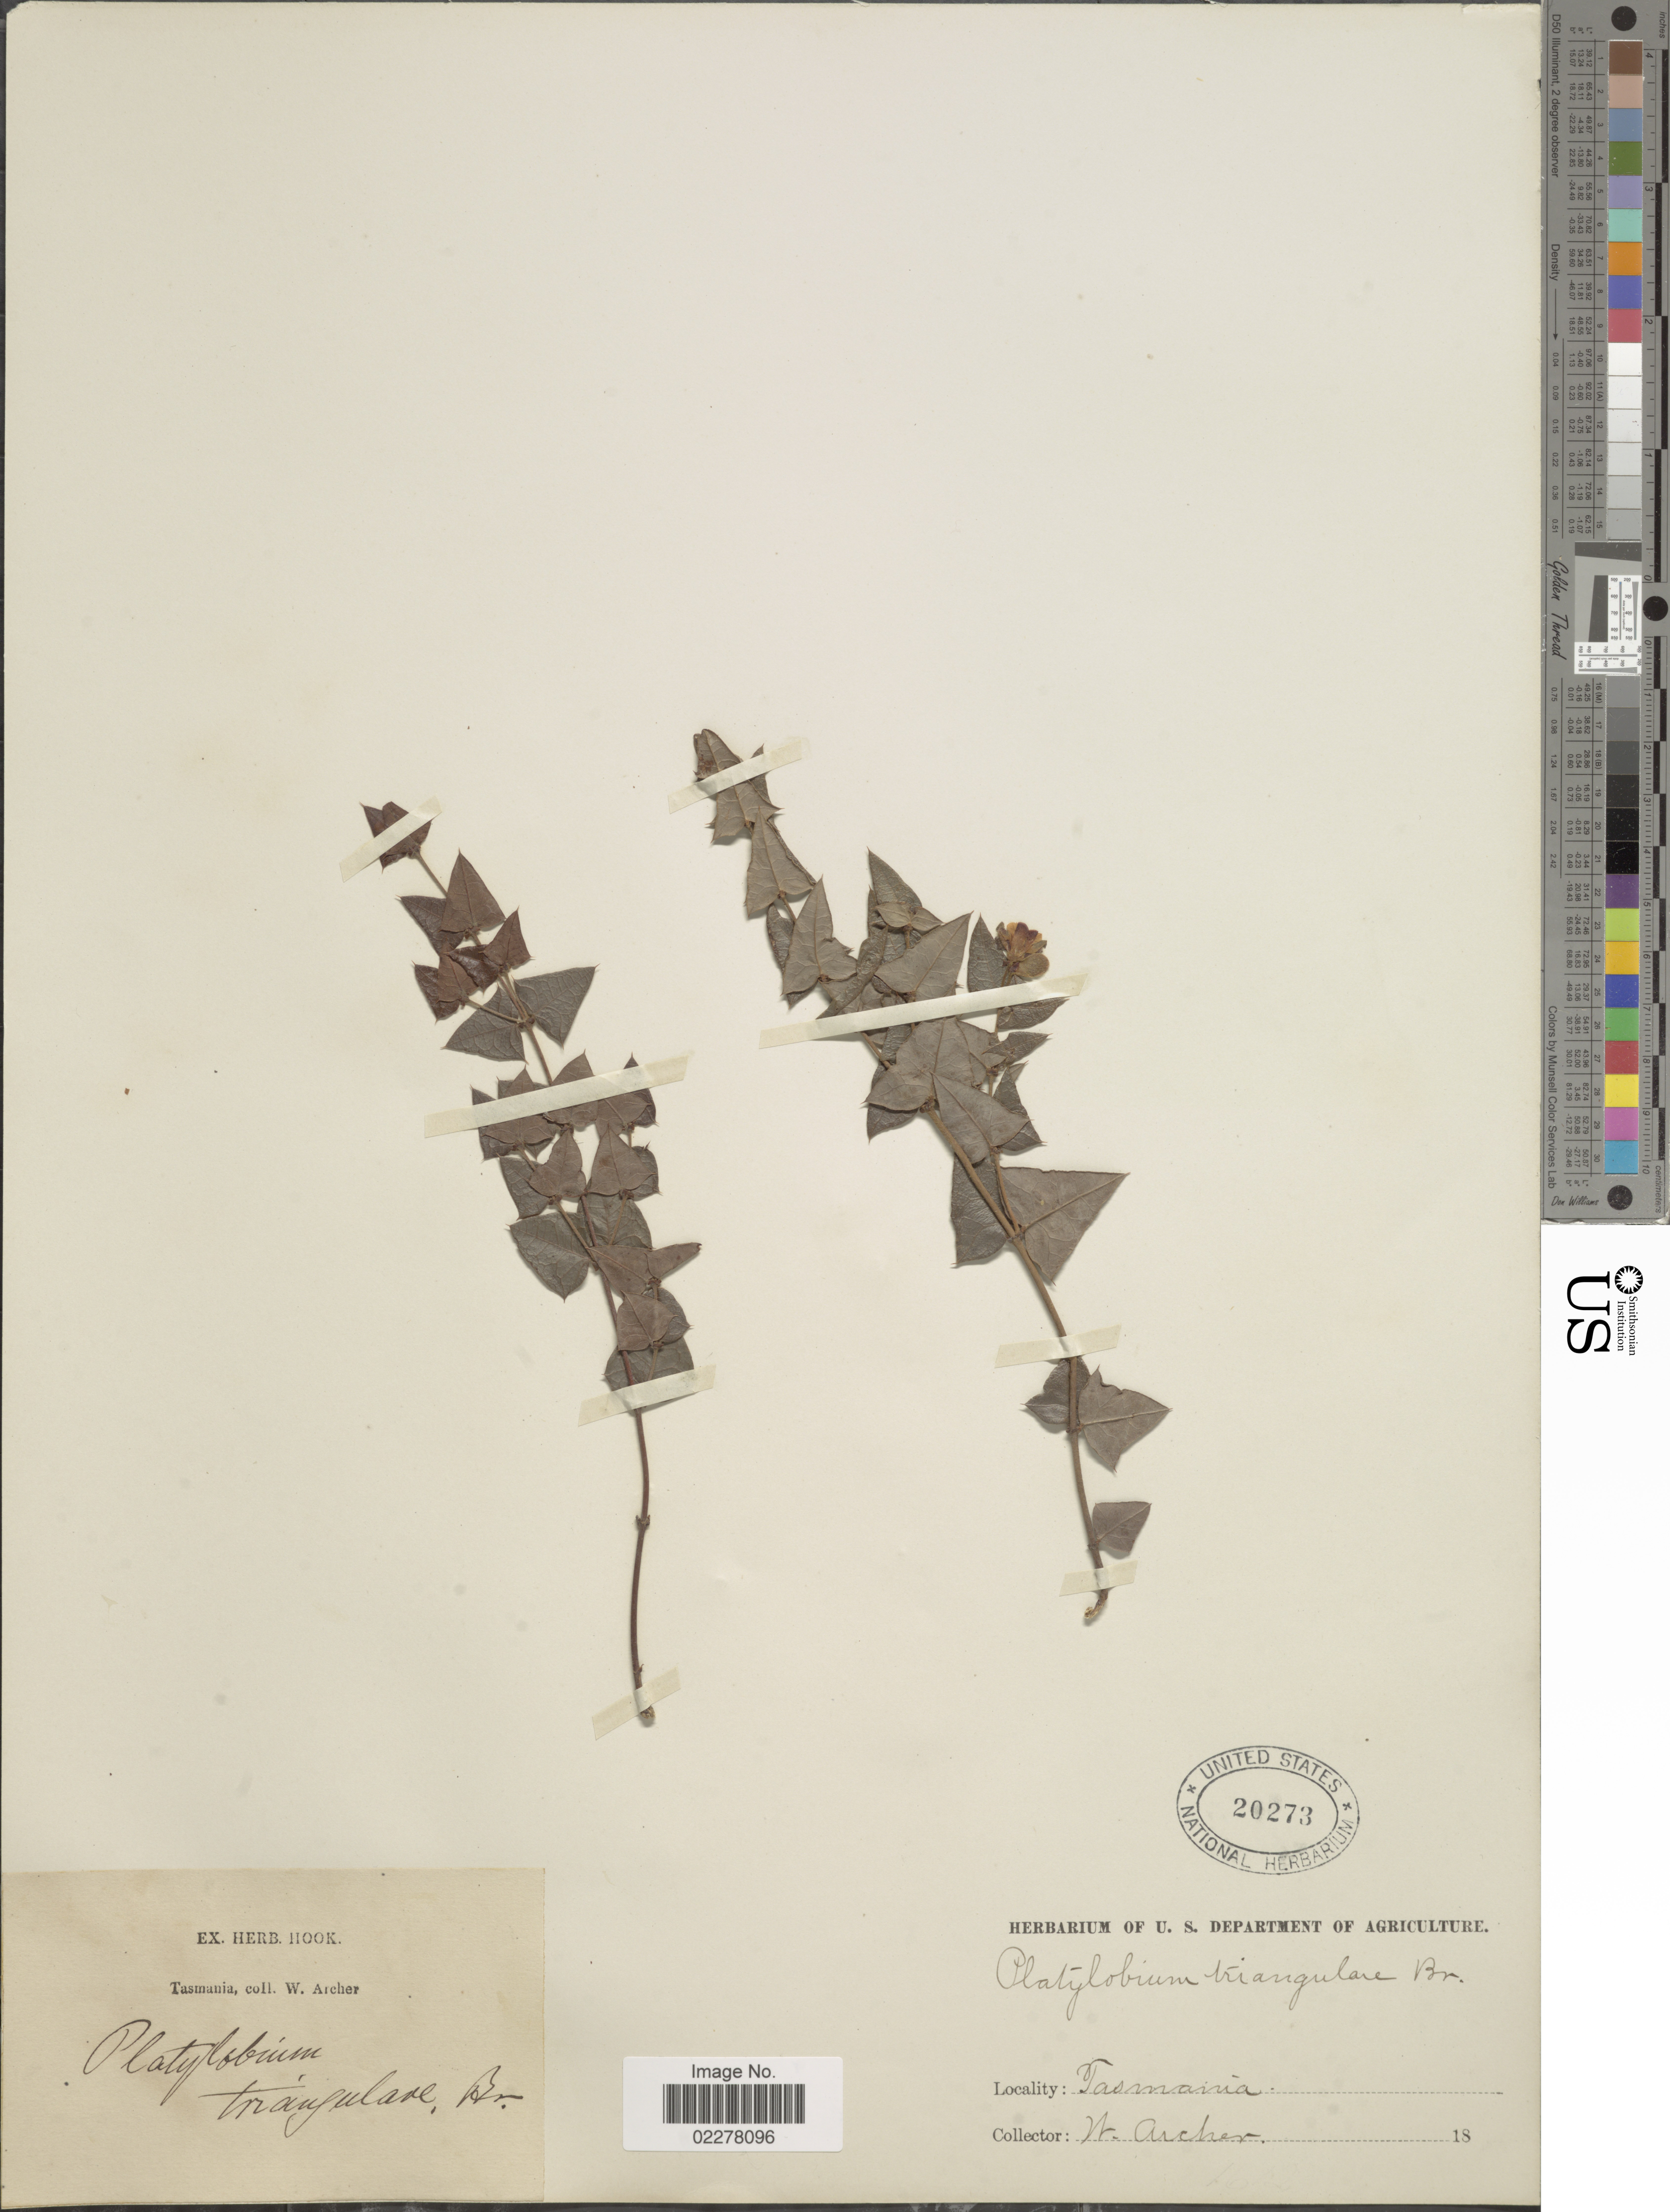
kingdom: Plantae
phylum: Tracheophyta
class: Magnoliopsida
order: Fabales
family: Fabaceae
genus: Platylobium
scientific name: Platylobium triangulare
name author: R. Br.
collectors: W. A. Archer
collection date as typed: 18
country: Australia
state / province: Tasmania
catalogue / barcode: US 20273